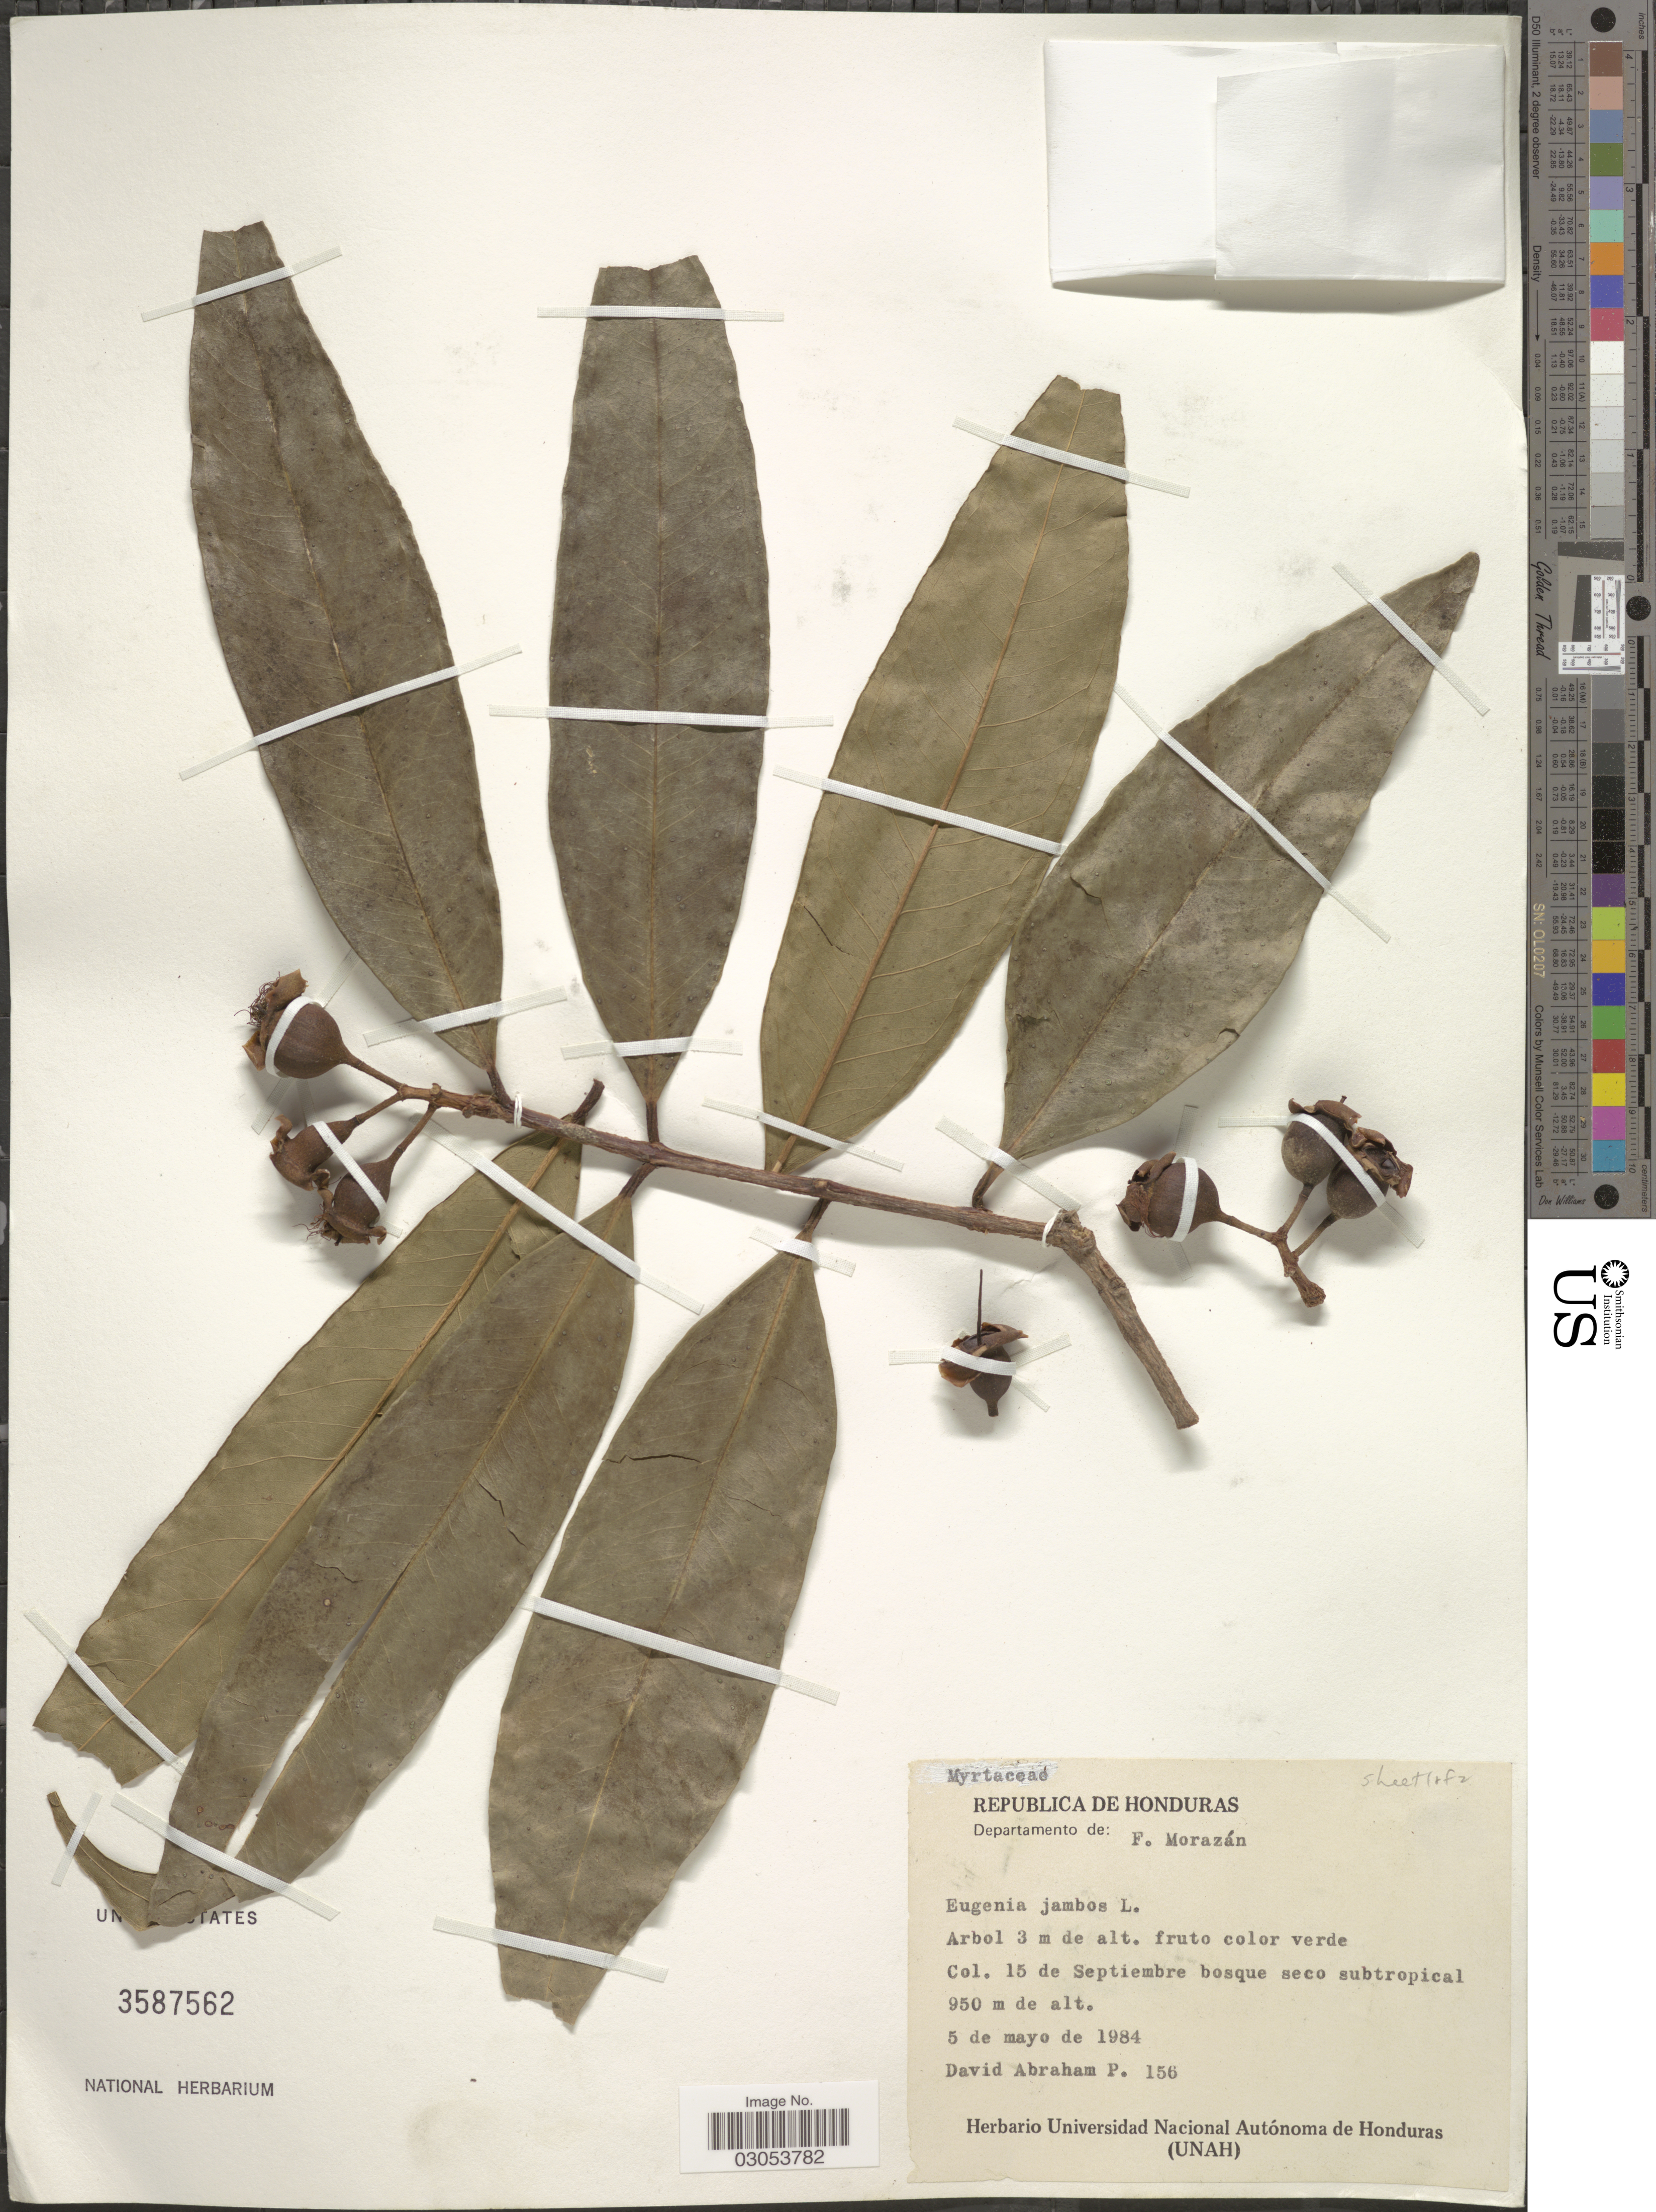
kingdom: Plantae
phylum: Tracheophyta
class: Magnoliopsida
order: Myrtales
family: Myrtaceae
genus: Syzygium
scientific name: Syzygium jambos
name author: (L.) Alston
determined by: Strong, Mark T., (BOT), Smithsonian Institution - National Museum of Natural History (UNITED STATES)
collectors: D. Abraham P.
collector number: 156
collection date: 1984-05-05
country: Honduras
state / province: Fco. Morazán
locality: Departamento de: F. Morazán.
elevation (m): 950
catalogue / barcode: US 3587562